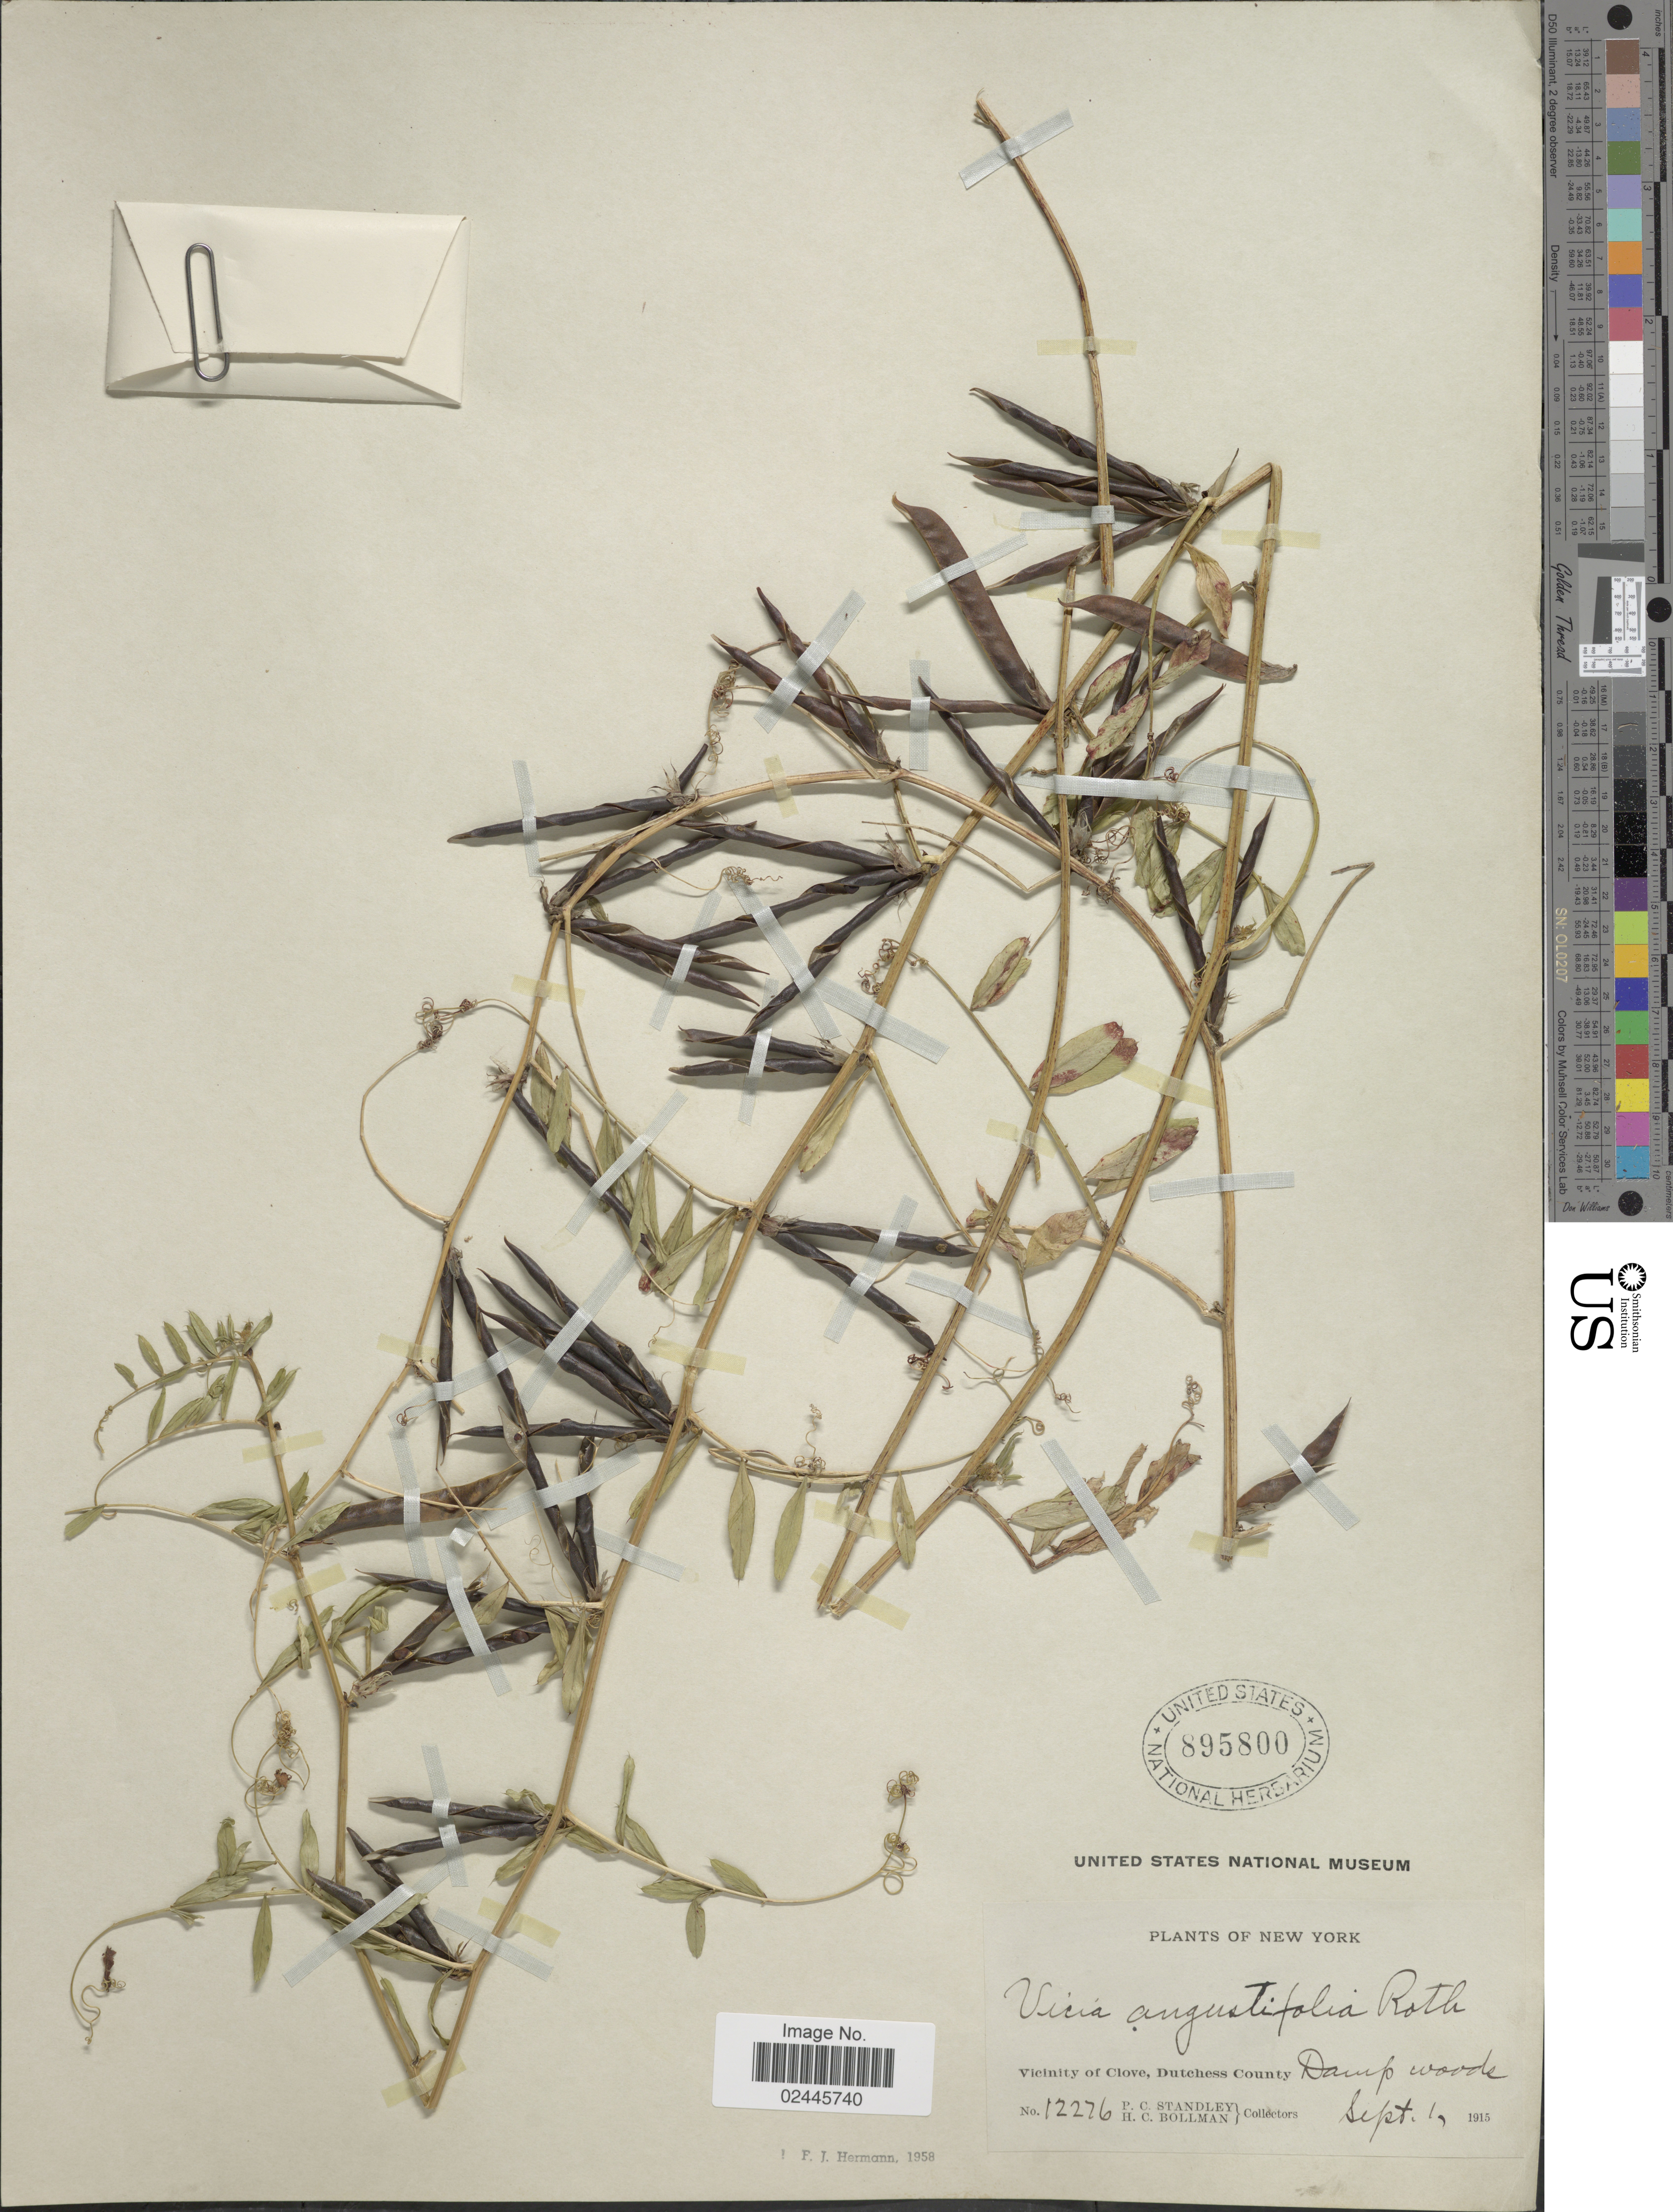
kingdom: Plantae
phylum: Tracheophyta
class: Magnoliopsida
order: Fabales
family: Fabaceae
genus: Vicia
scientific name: Vicia angustifolia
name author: L.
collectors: P. C. Standley & H. C. Bollman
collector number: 12276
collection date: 1915-09-01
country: United States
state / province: New York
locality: Vicinity of Clove, Dutchess County.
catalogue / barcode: US 895800